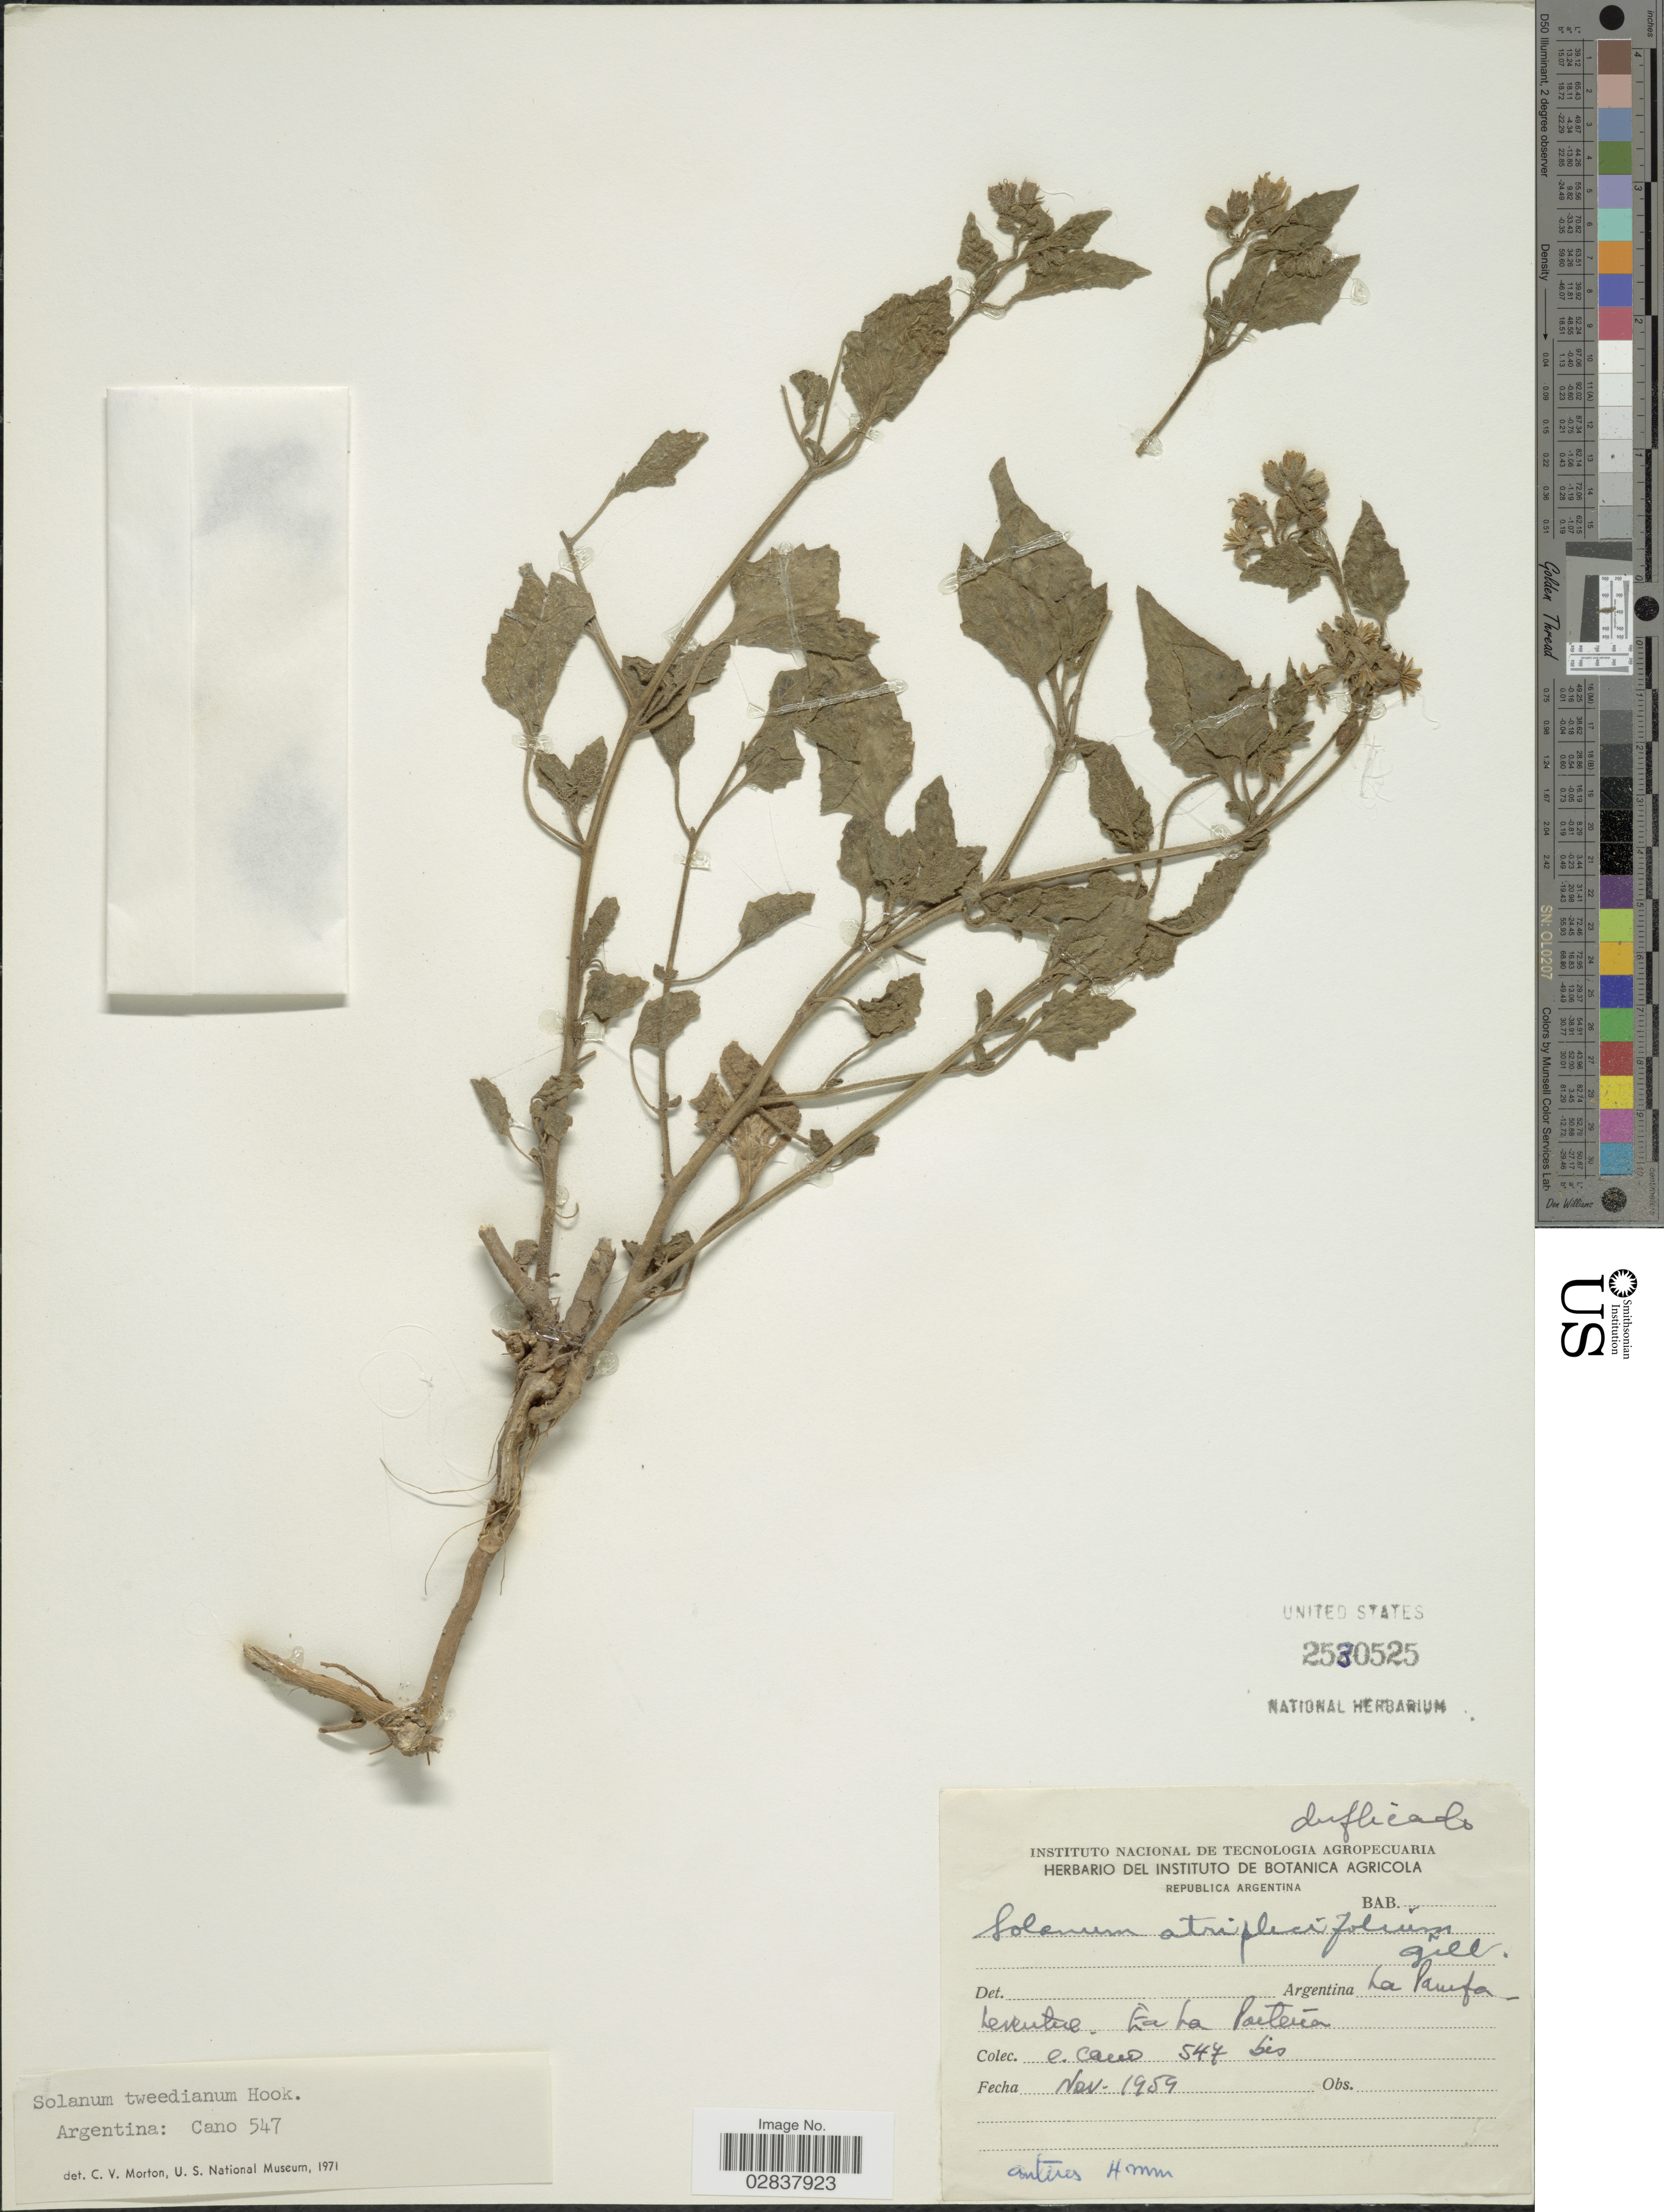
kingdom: Plantae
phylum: Tracheophyta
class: Magnoliopsida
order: Solanales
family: Solanaceae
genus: Solanum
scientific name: Solanum tweedianum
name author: Hook.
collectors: E. Cano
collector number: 547bis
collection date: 1959-11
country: Argentina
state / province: La Pampa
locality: Leventue, Ea La Paltera [interpreted]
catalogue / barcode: US 2530525